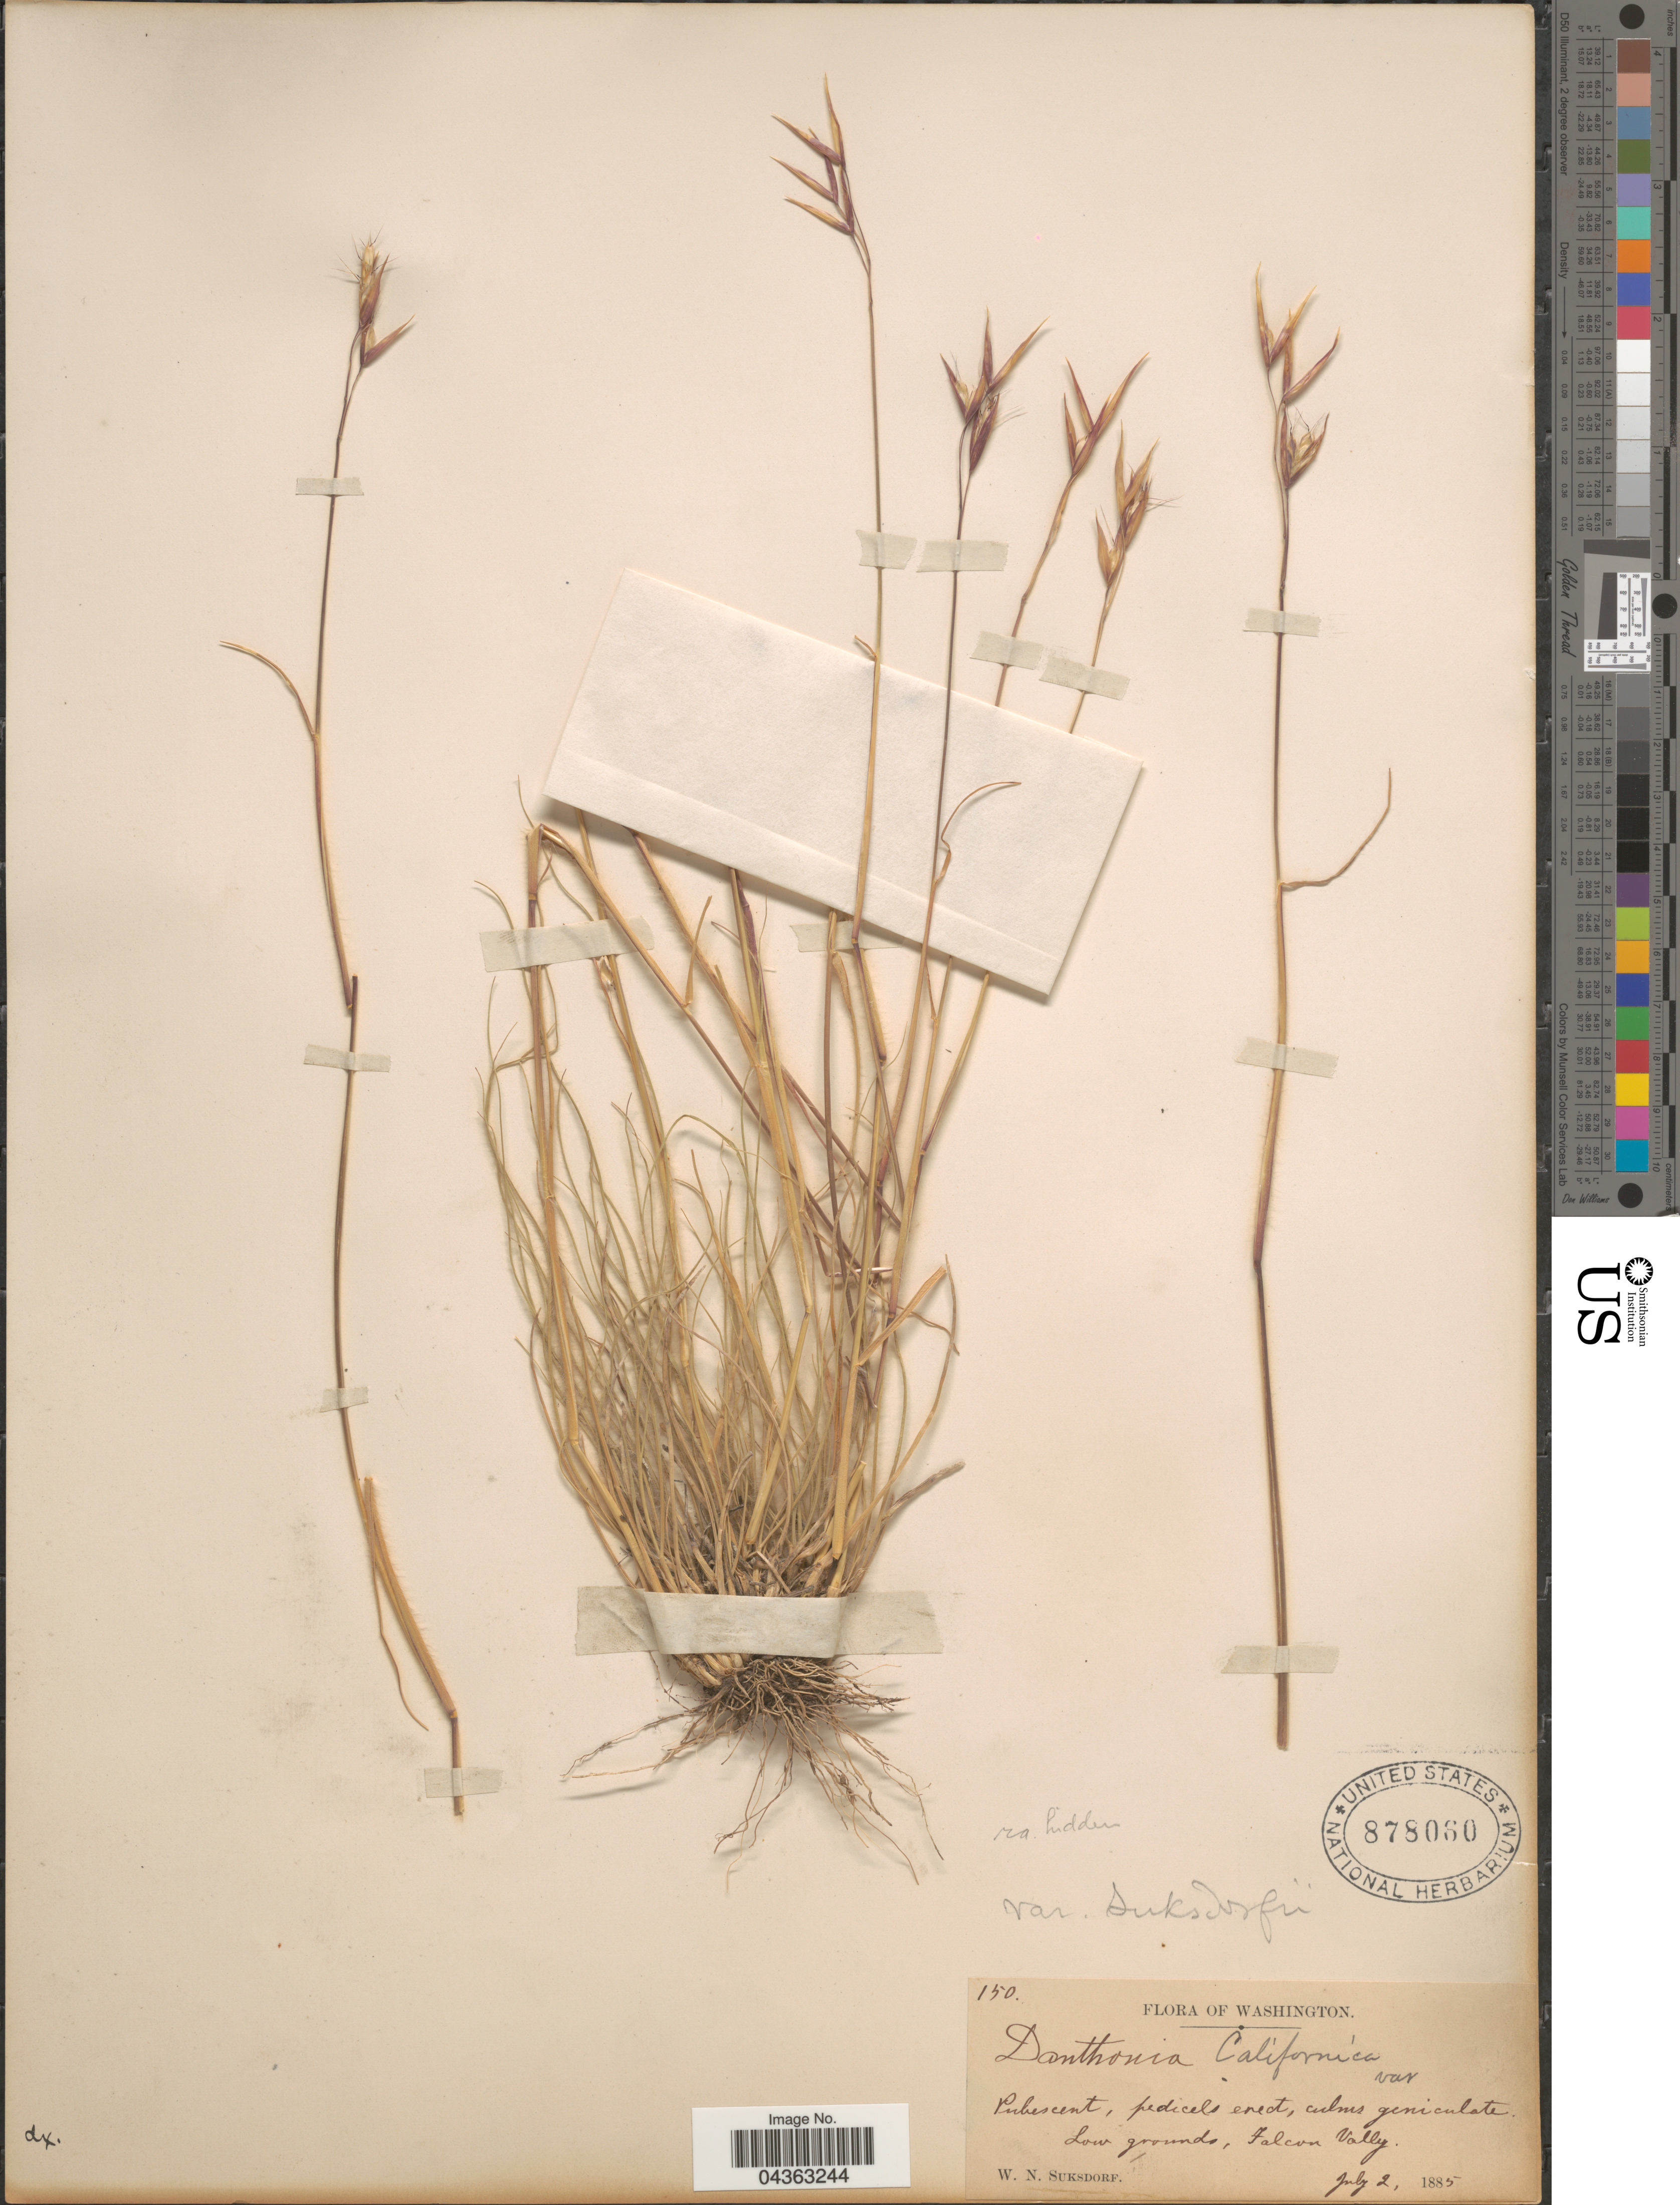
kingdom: Plantae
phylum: Tracheophyta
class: Liliopsida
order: Poales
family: Poaceae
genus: Danthonia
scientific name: Danthonia californica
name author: Bol.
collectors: W. N. Suksdorf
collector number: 150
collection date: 1885-07-02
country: United States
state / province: Washington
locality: Low grounds, Falcon Valley.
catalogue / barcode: US 878060